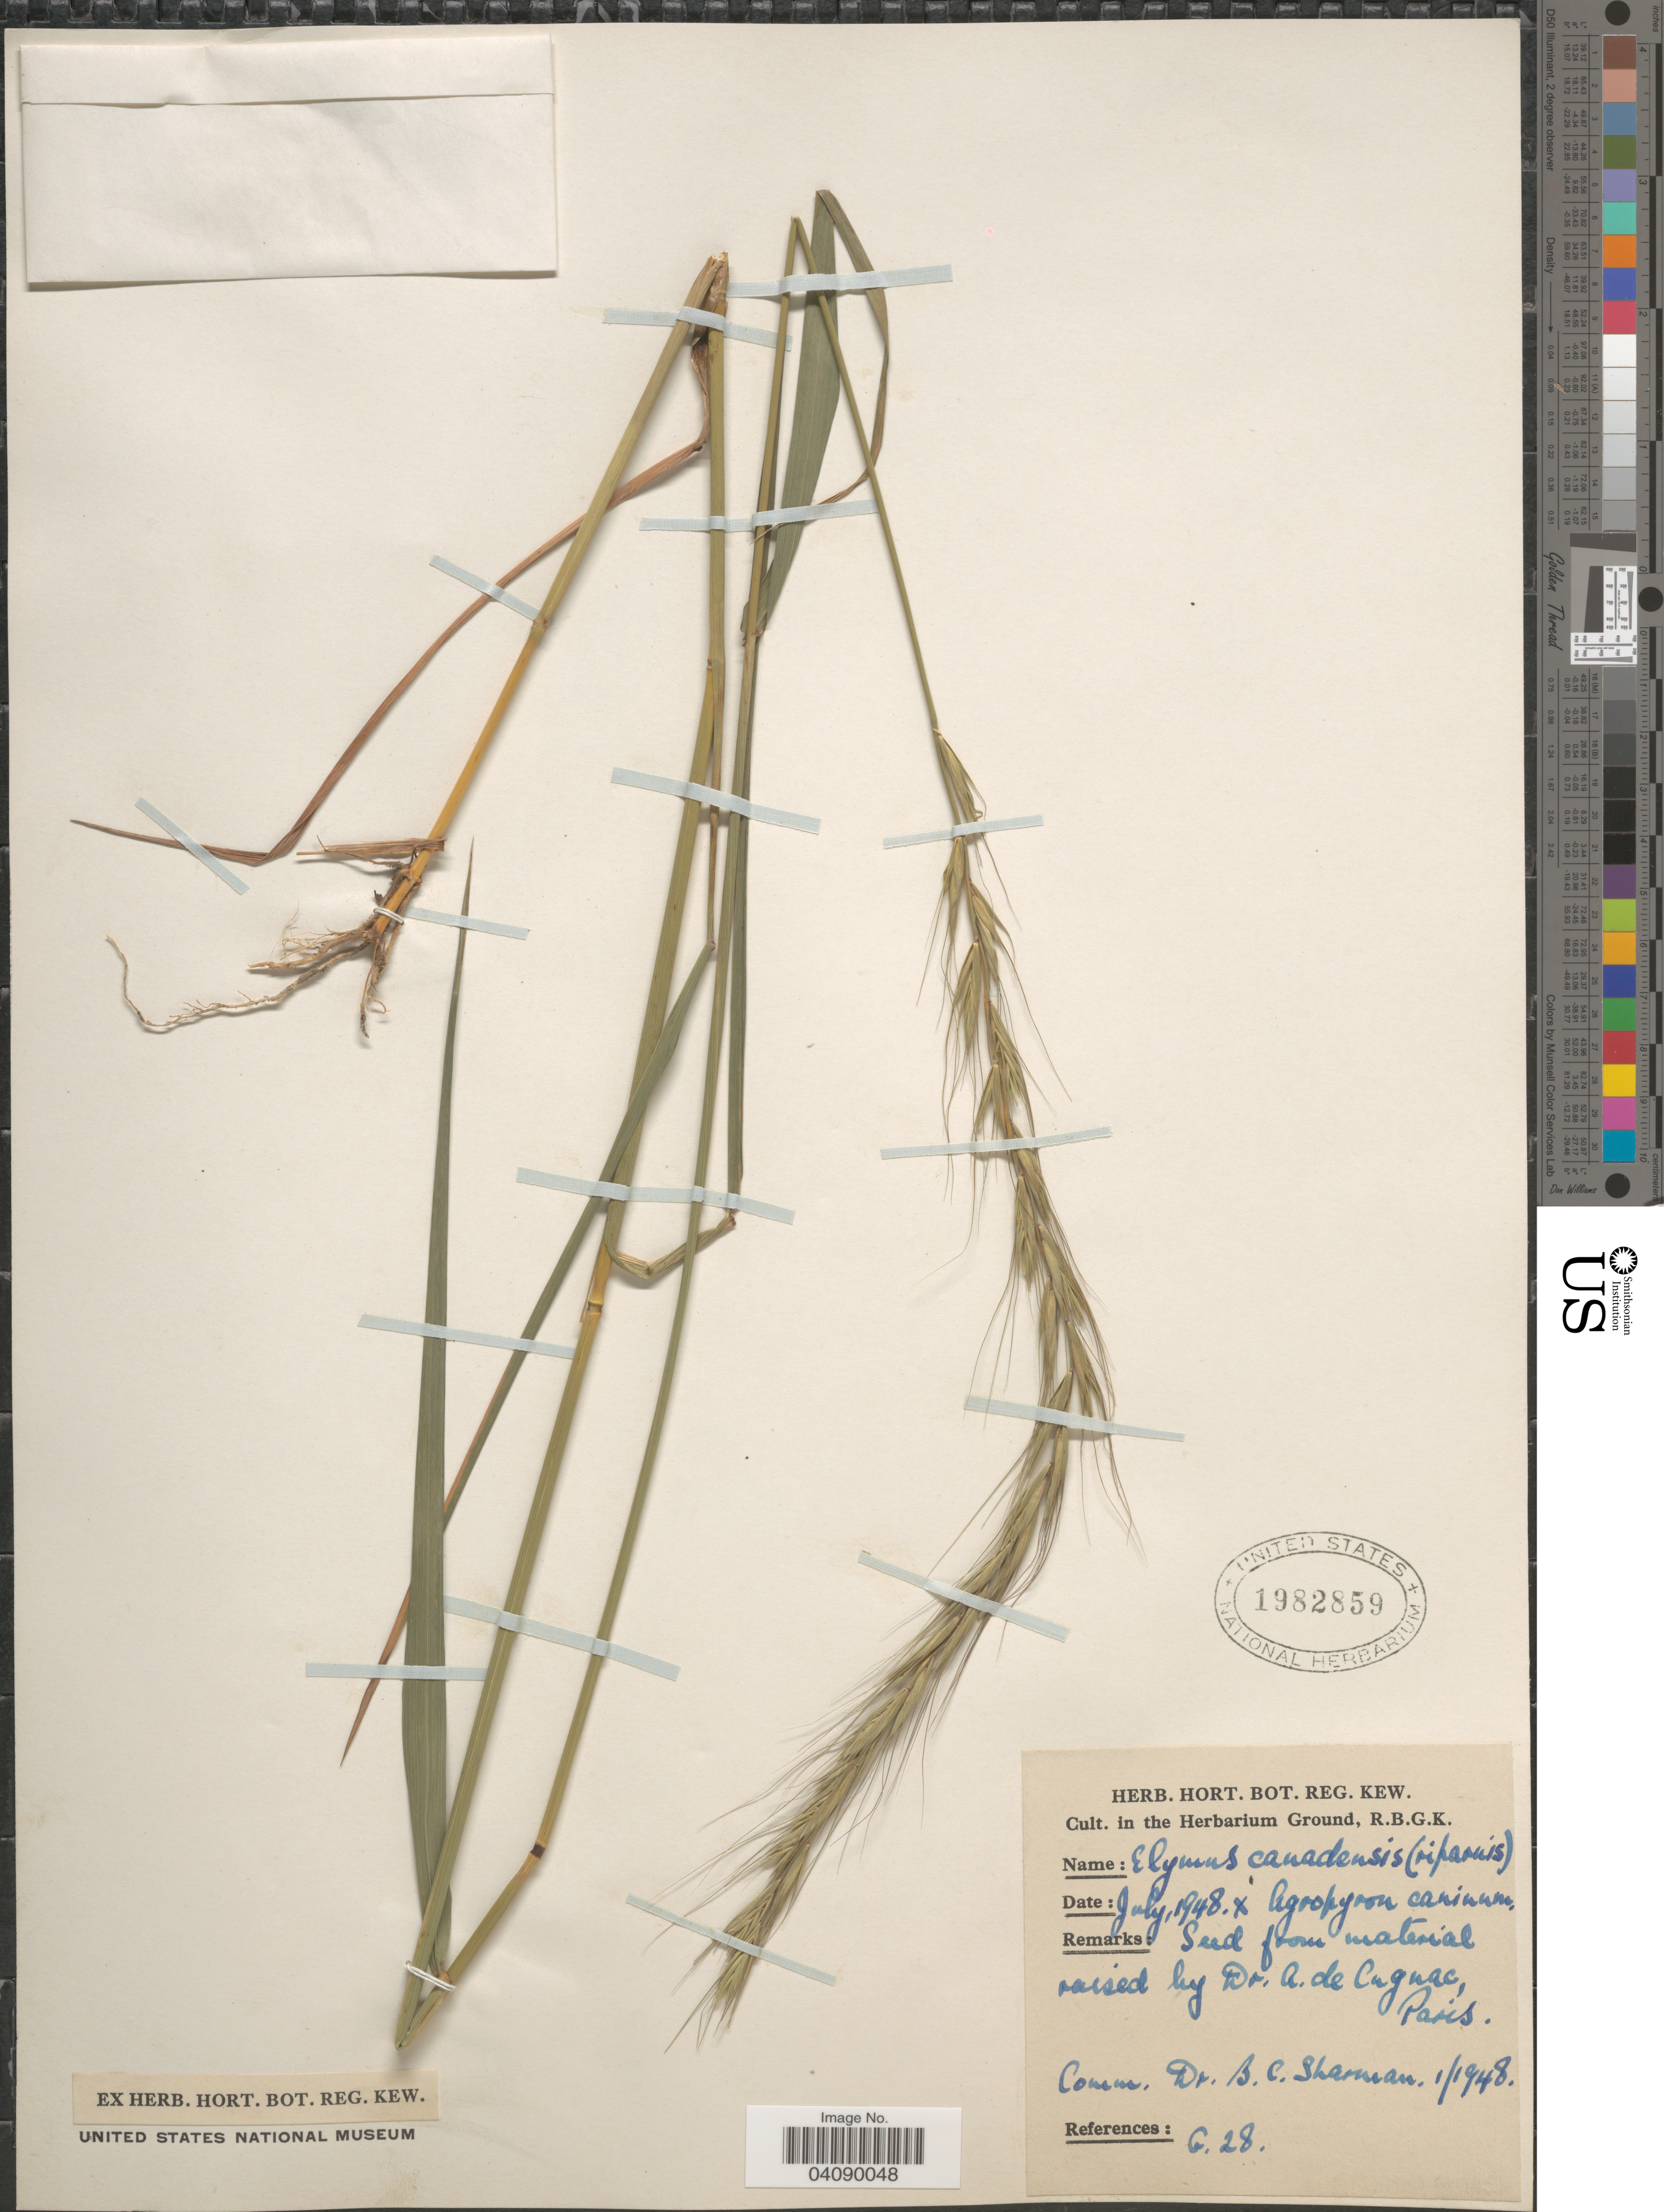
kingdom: Plantae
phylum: Tracheophyta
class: Liliopsida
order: Poales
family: Poaceae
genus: Agroelymus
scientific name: x Agroelymus sp.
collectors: ex herb. Hort. Reg. Kew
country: United Kingdom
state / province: England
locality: In the Herbarium Ground, R. B. G. K.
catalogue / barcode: US 1982859